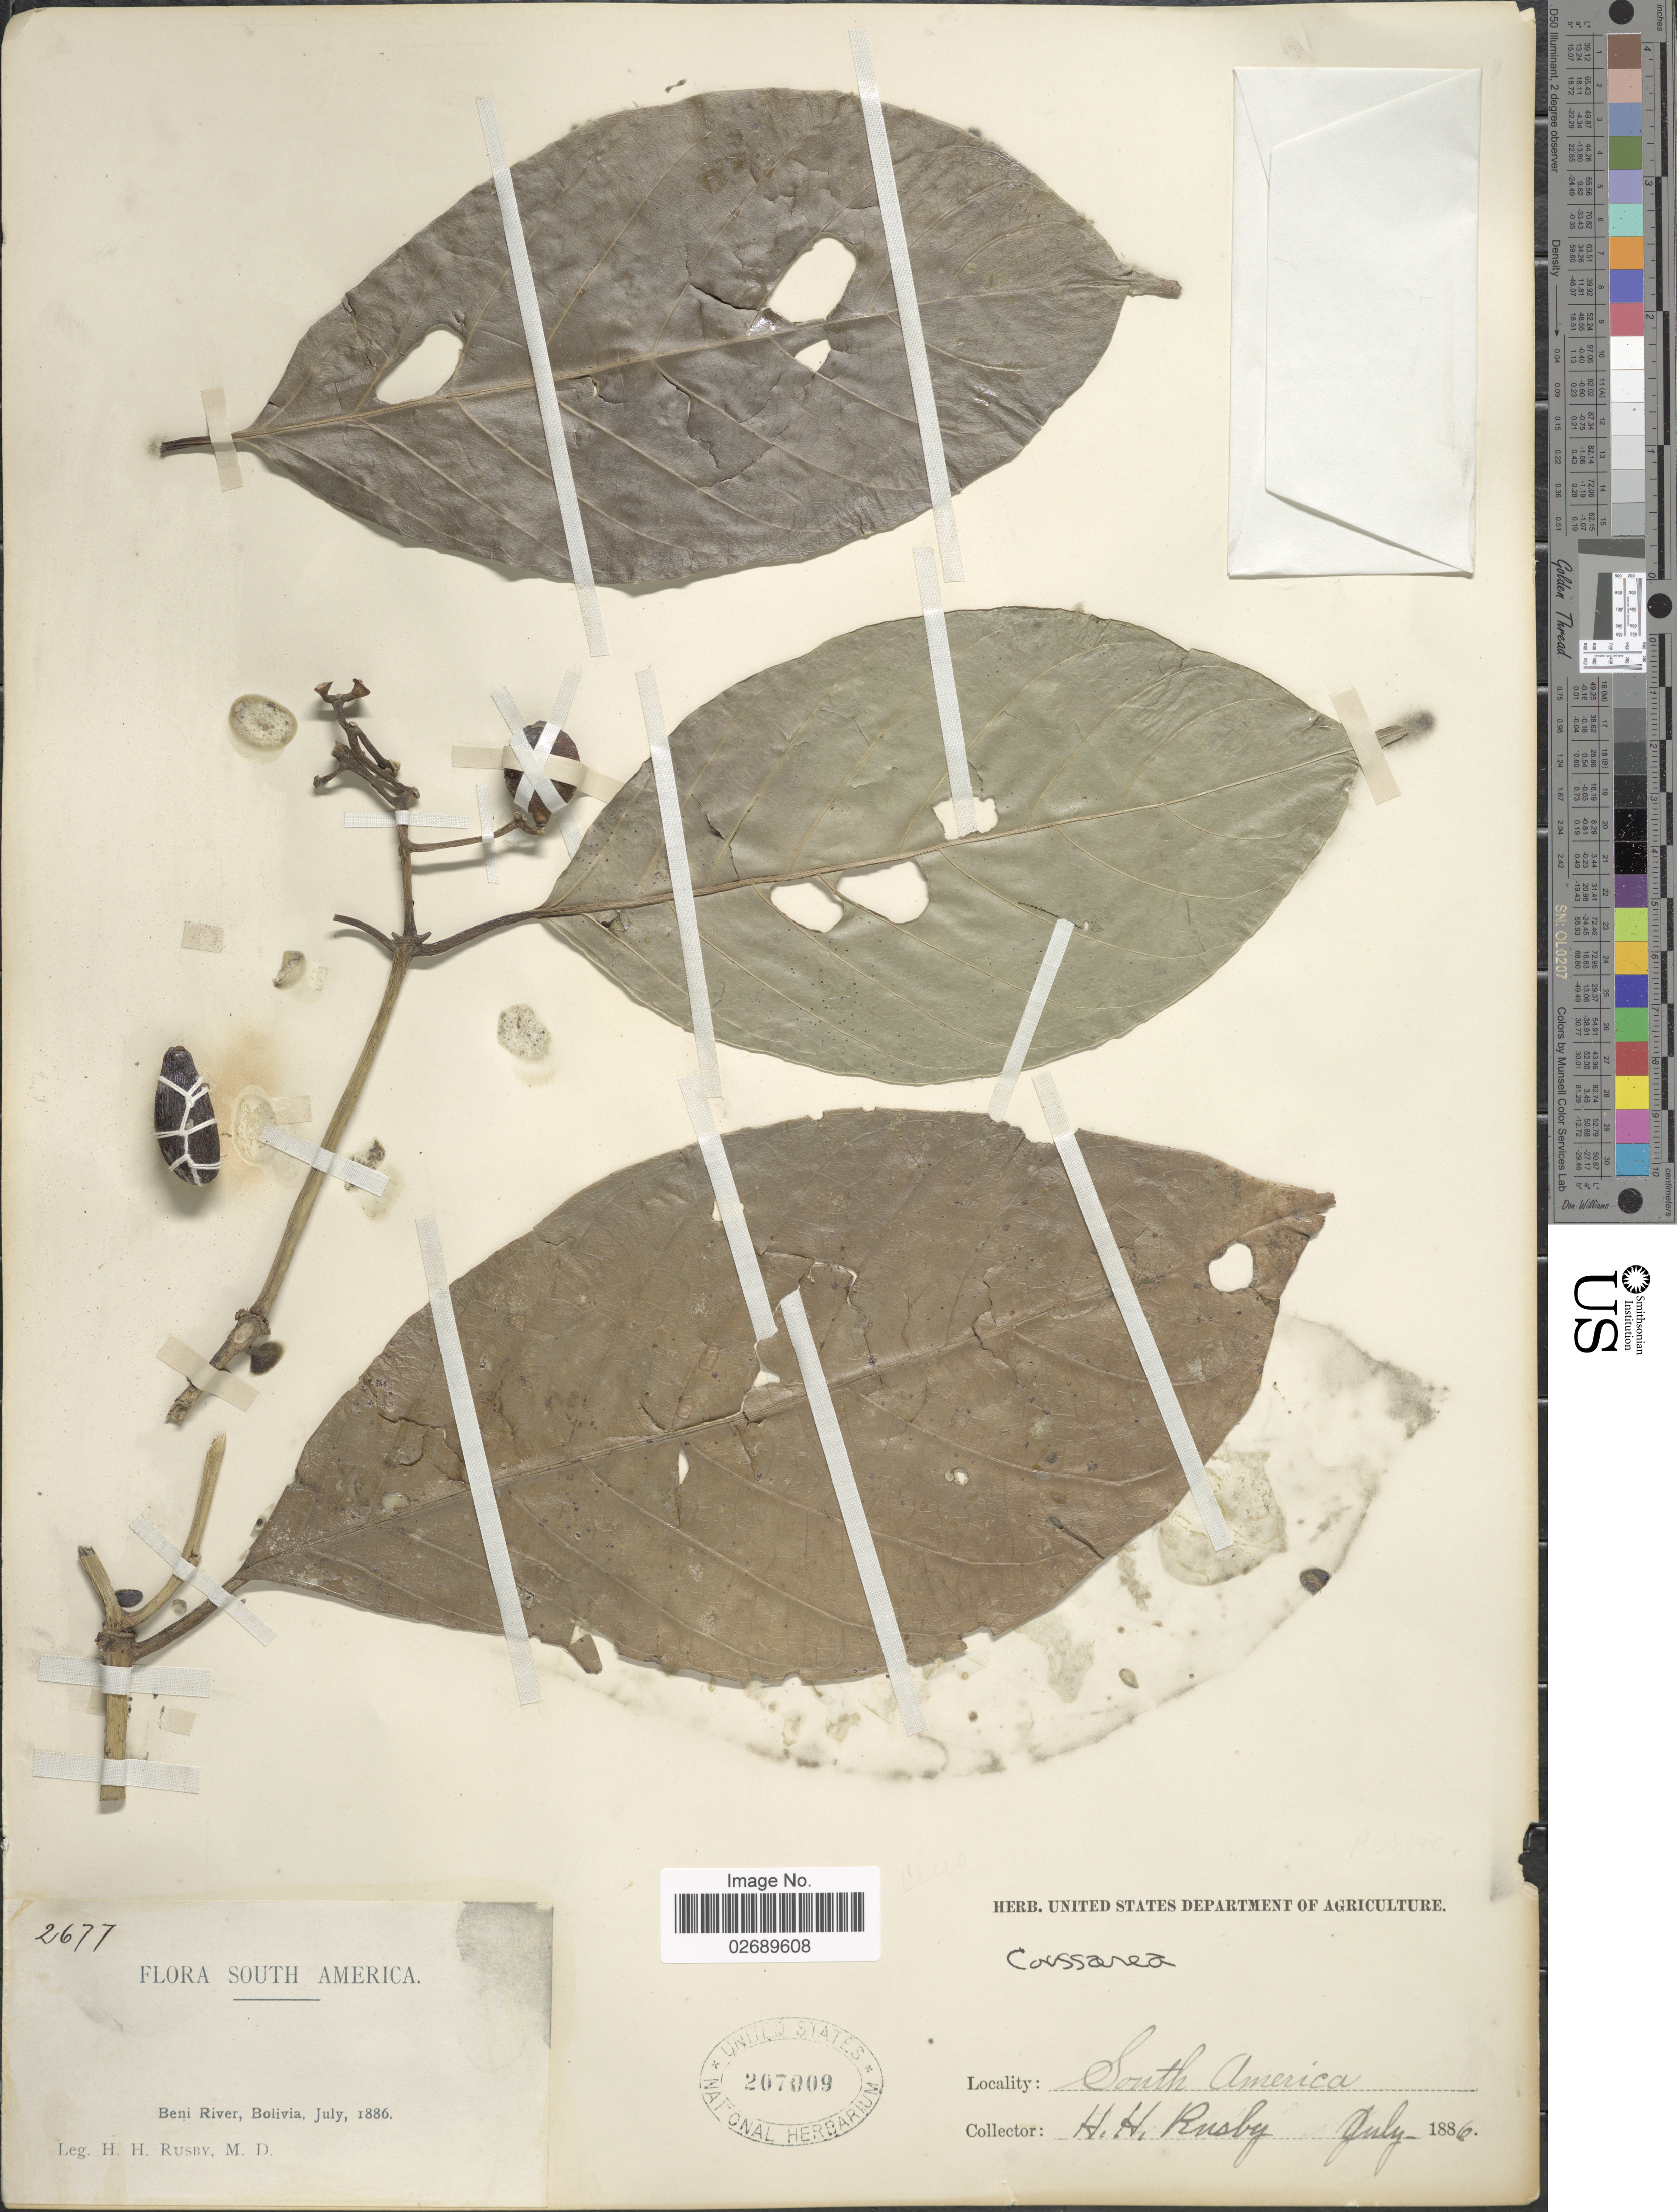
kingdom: Plantae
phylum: Tracheophyta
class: Magnoliopsida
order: Gentianales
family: Rubiaceae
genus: Coussarea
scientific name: Coussarea sp.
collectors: H. H. Rusby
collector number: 2677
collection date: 1886-07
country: Bolivia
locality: Beni River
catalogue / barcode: US 207009